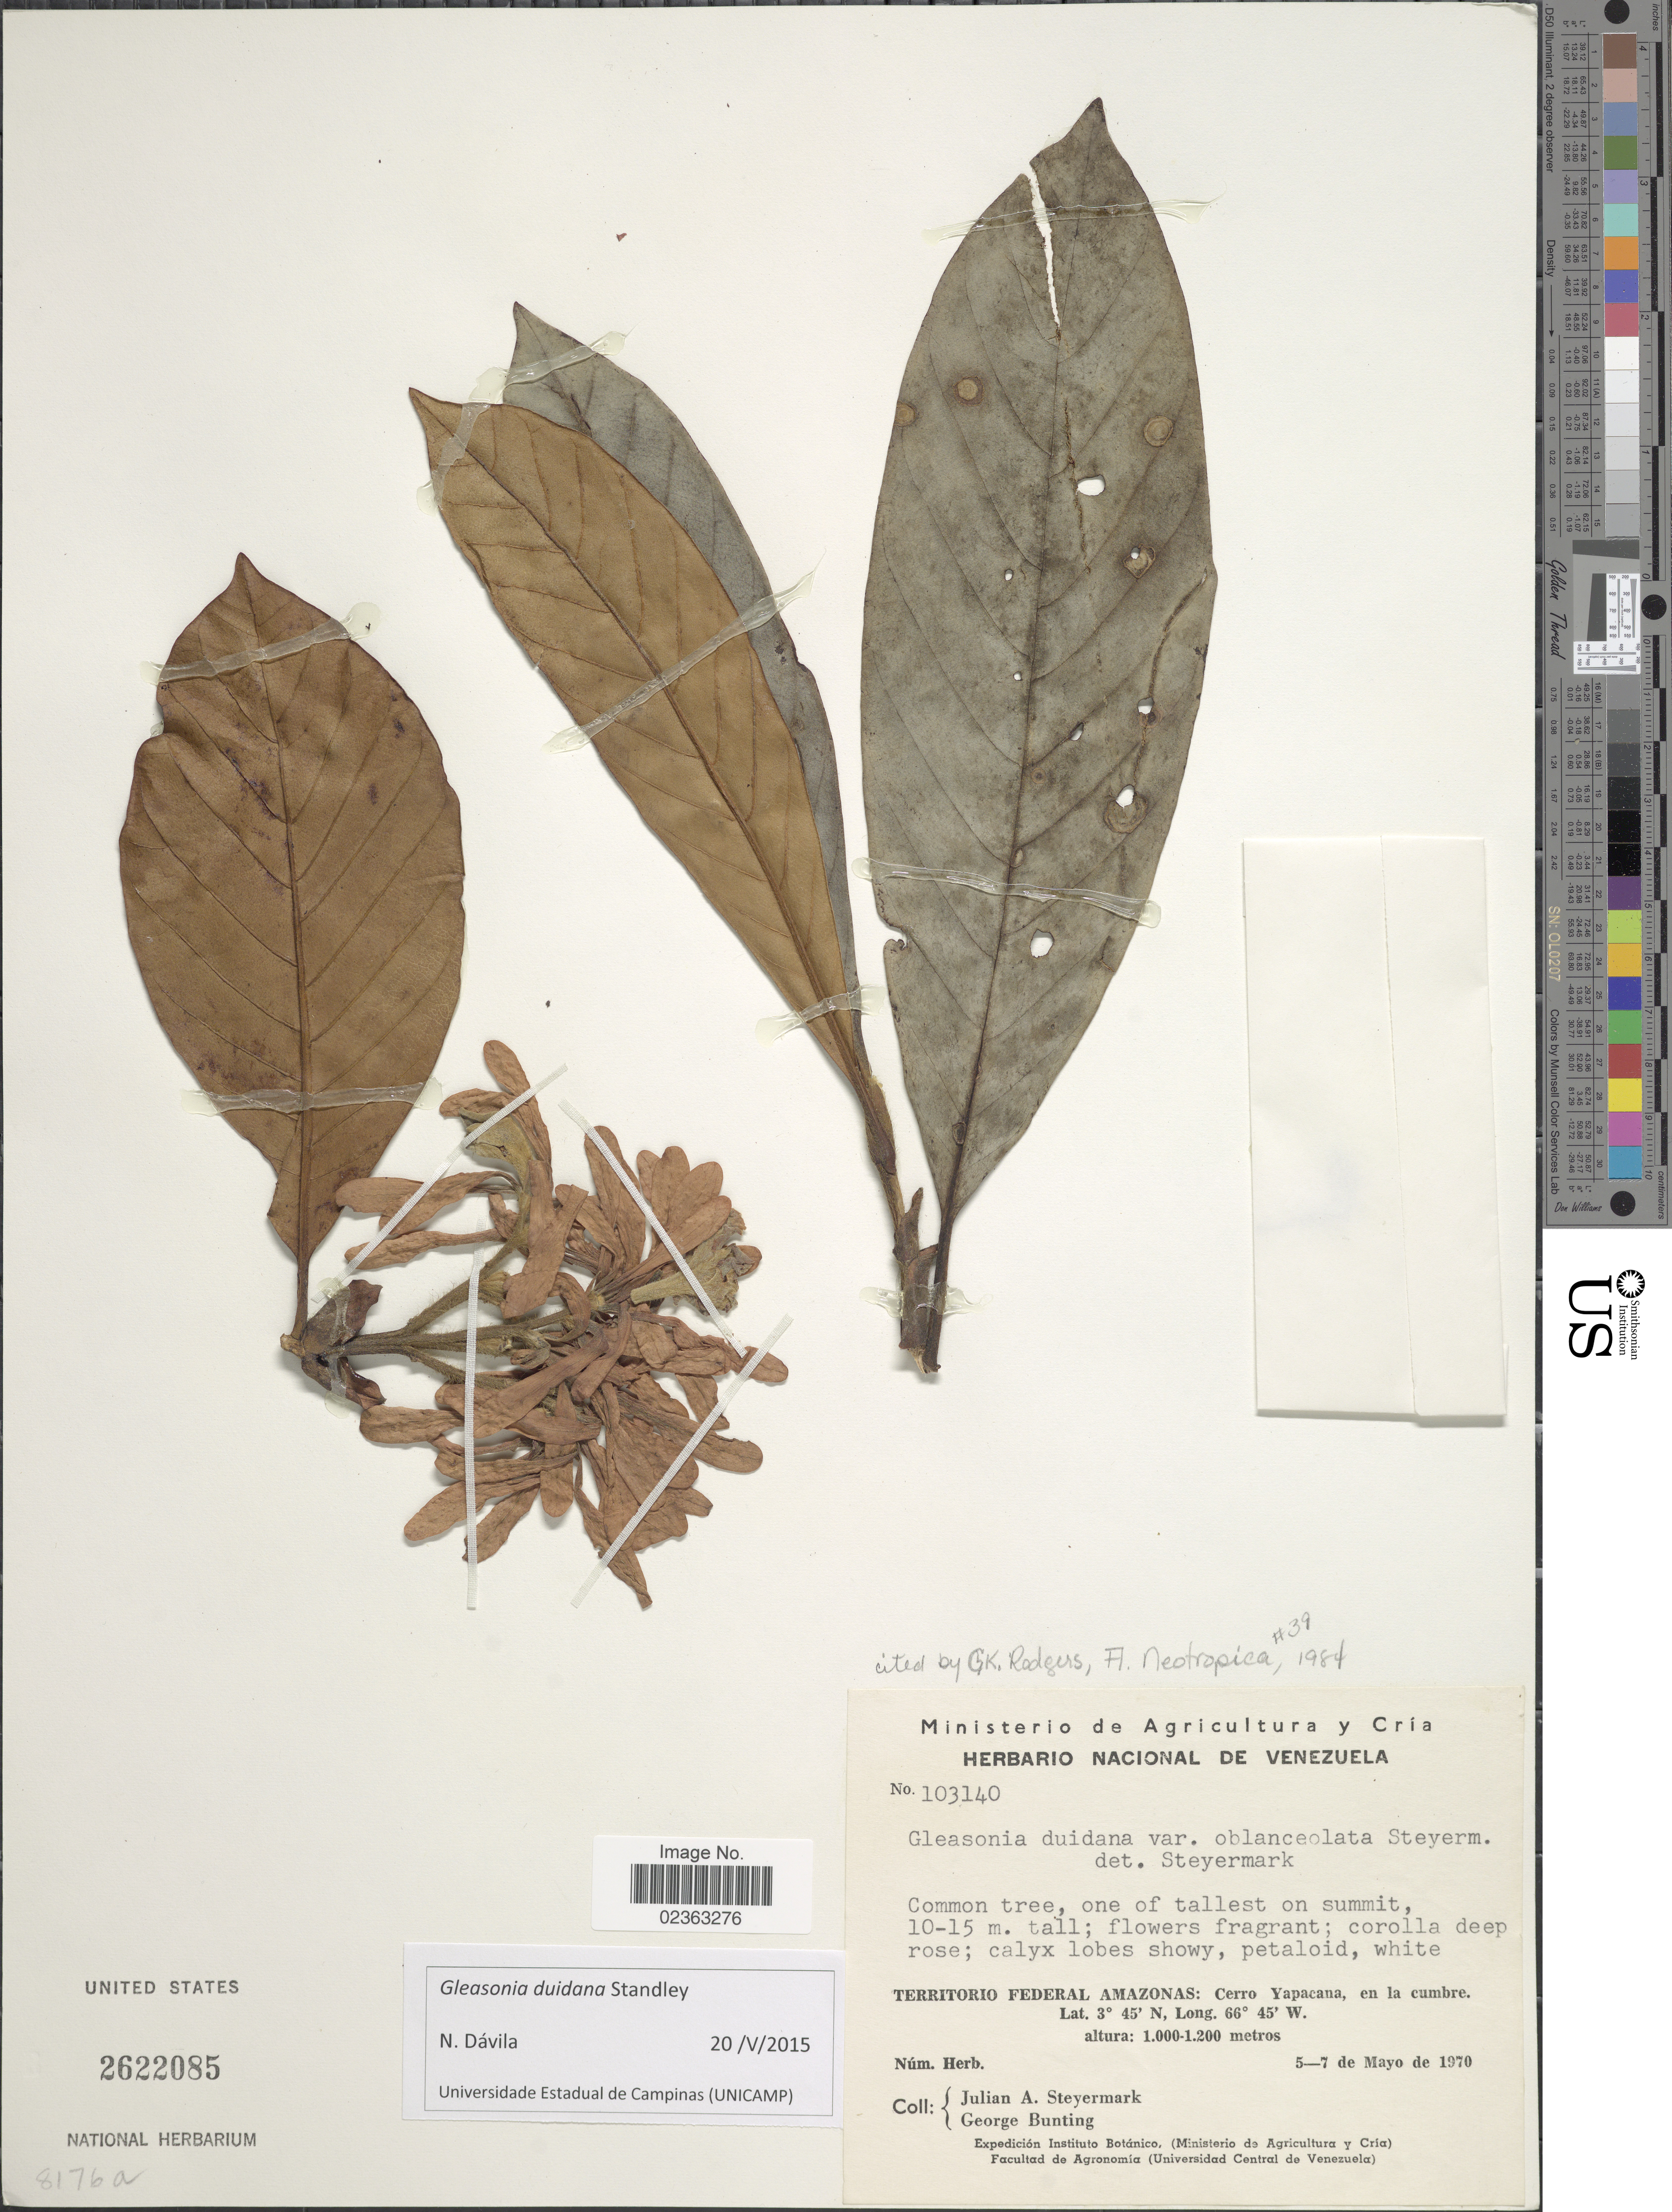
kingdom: Plantae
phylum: Tracheophyta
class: Magnoliopsida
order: Gentianales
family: Rubiaceae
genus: Gleasonia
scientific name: Gleasonia duidana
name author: Standl.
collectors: J. Steyermark & G. S. Bunting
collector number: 103140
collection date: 1970-05-05/1970-05-07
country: Venezuela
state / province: Amazonas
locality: Territorio Federal Amazonas; Cerro Yapacana, en la cumbre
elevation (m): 1000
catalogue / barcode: US 2622085